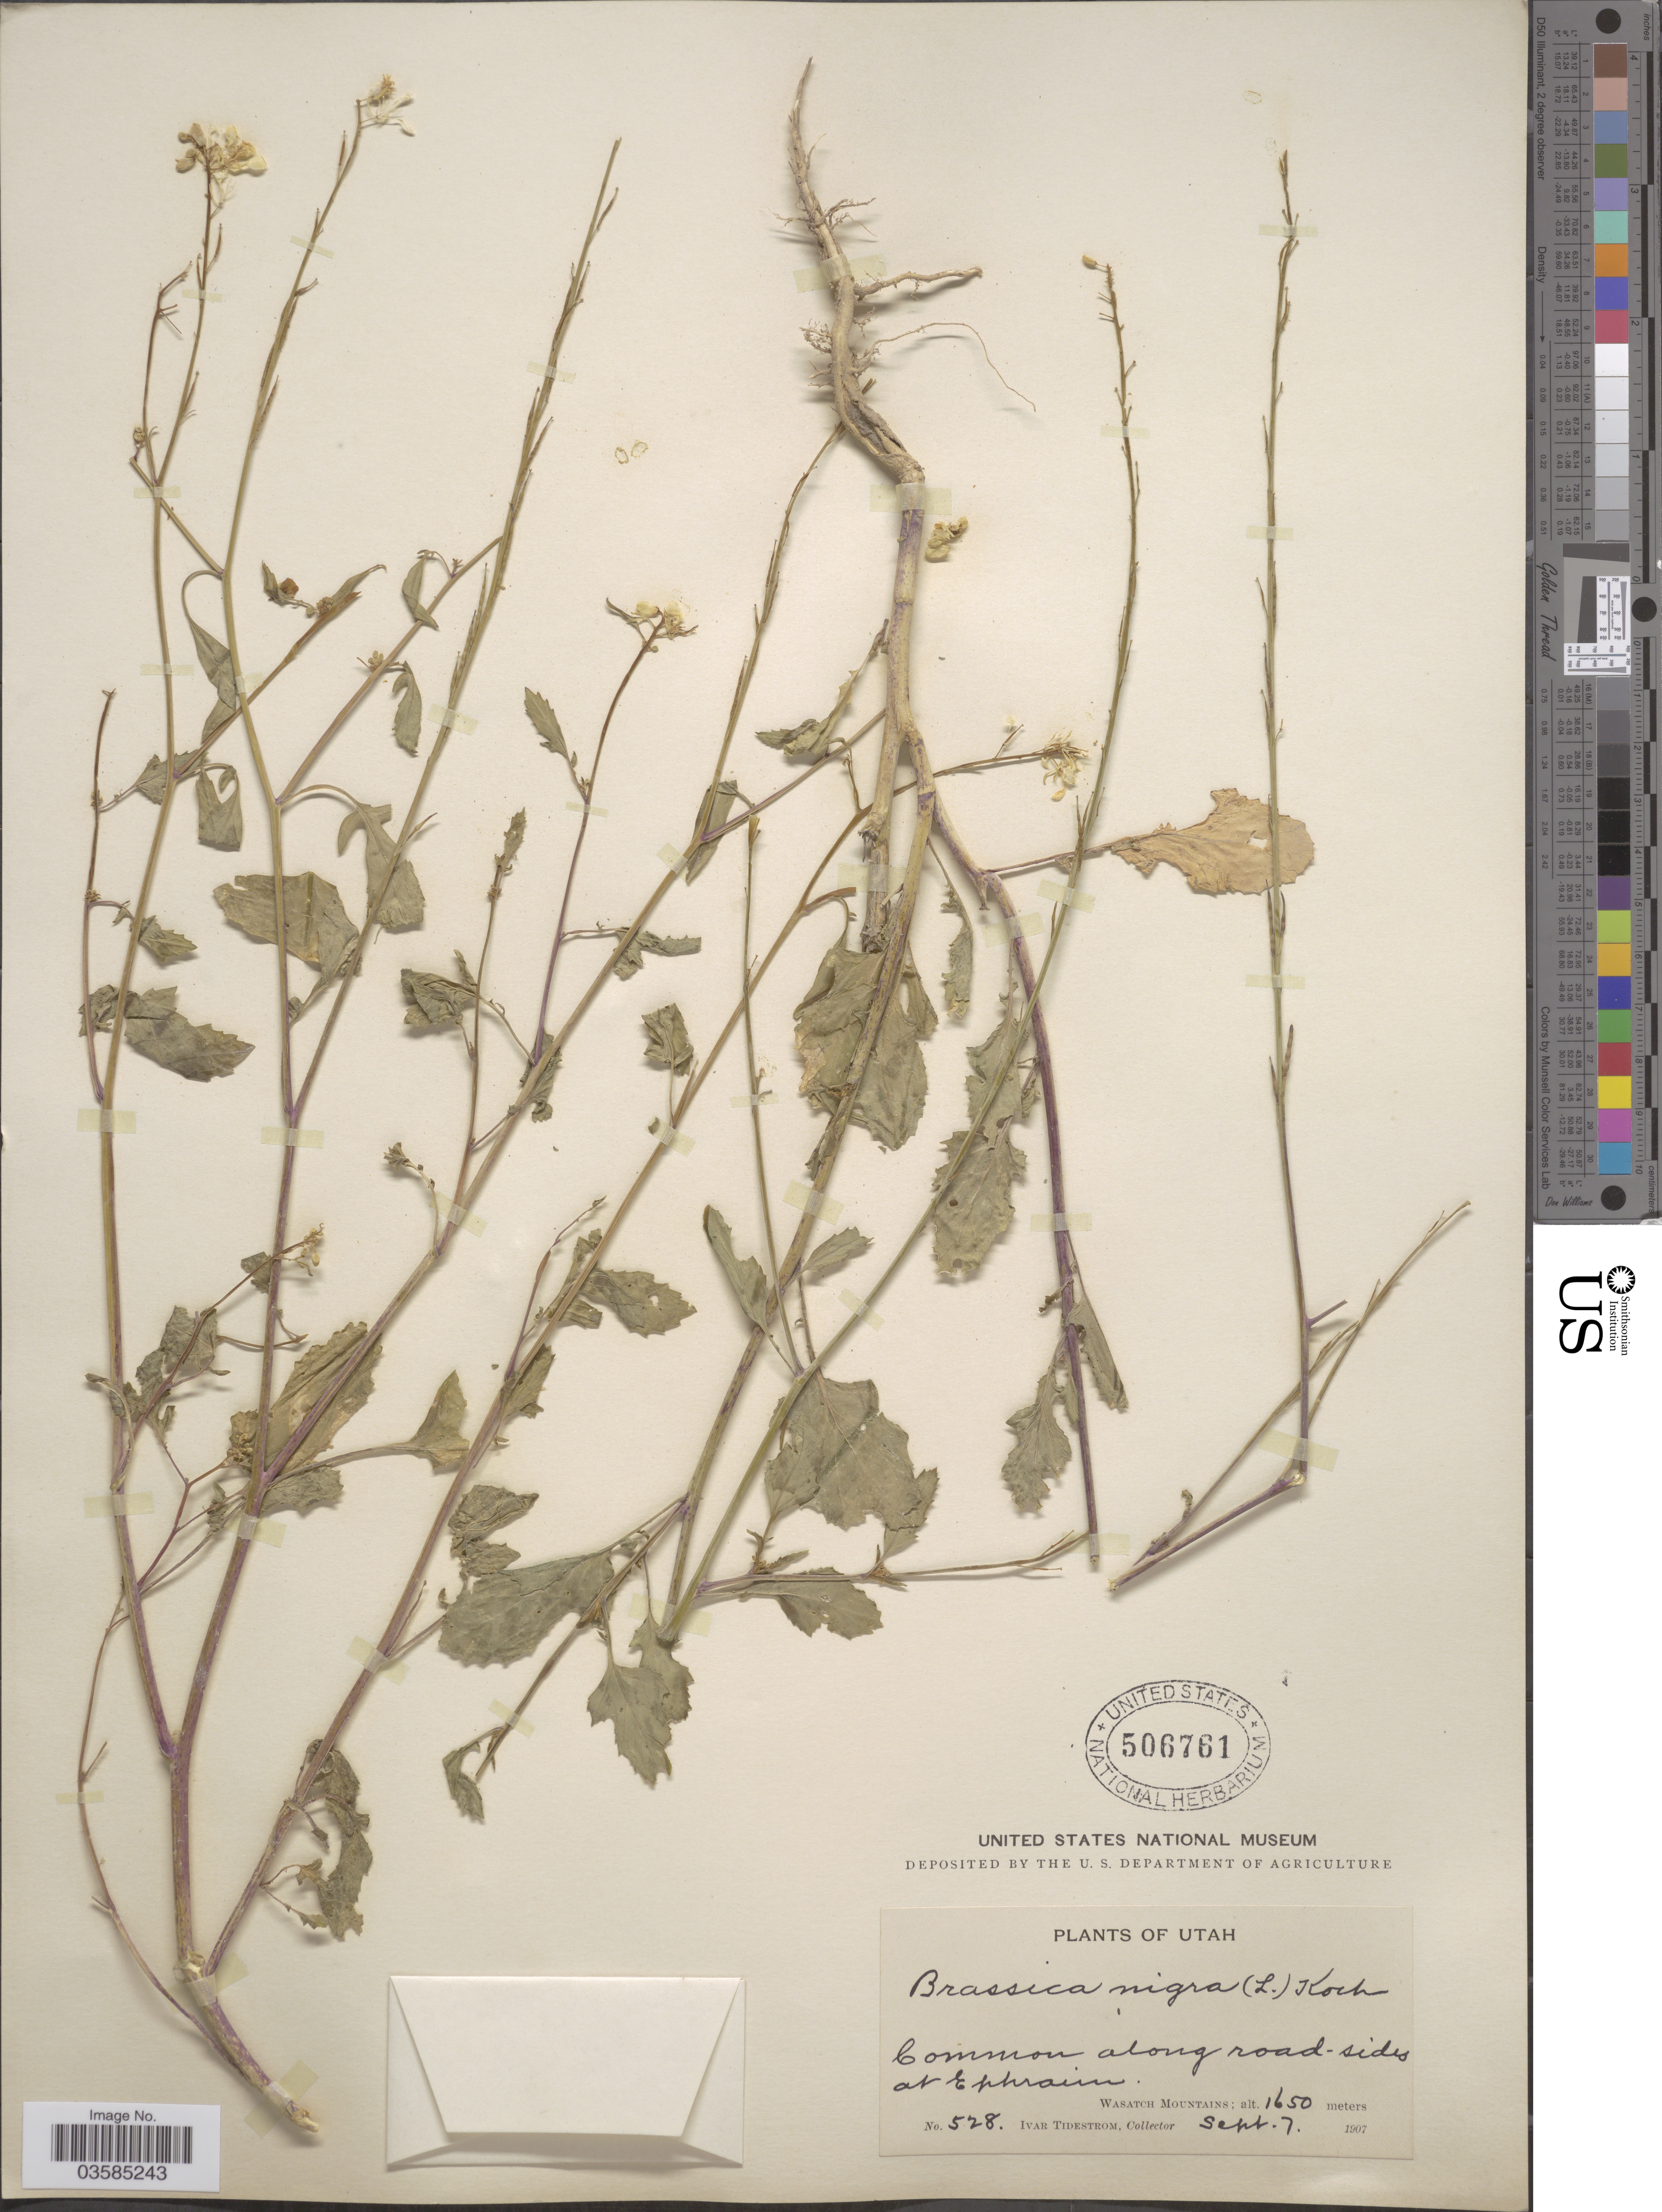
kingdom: Plantae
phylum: Tracheophyta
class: Magnoliopsida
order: Brassicales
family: Brassicaceae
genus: Brassica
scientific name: Brassica nigra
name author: (L.) W.D.J. Koch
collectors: I. F. Tidestrom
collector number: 528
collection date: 1907-09-07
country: United States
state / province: Utah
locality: Along road-sides at Ephraim. Wasatch Mountains.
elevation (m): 1650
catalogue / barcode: US 506761